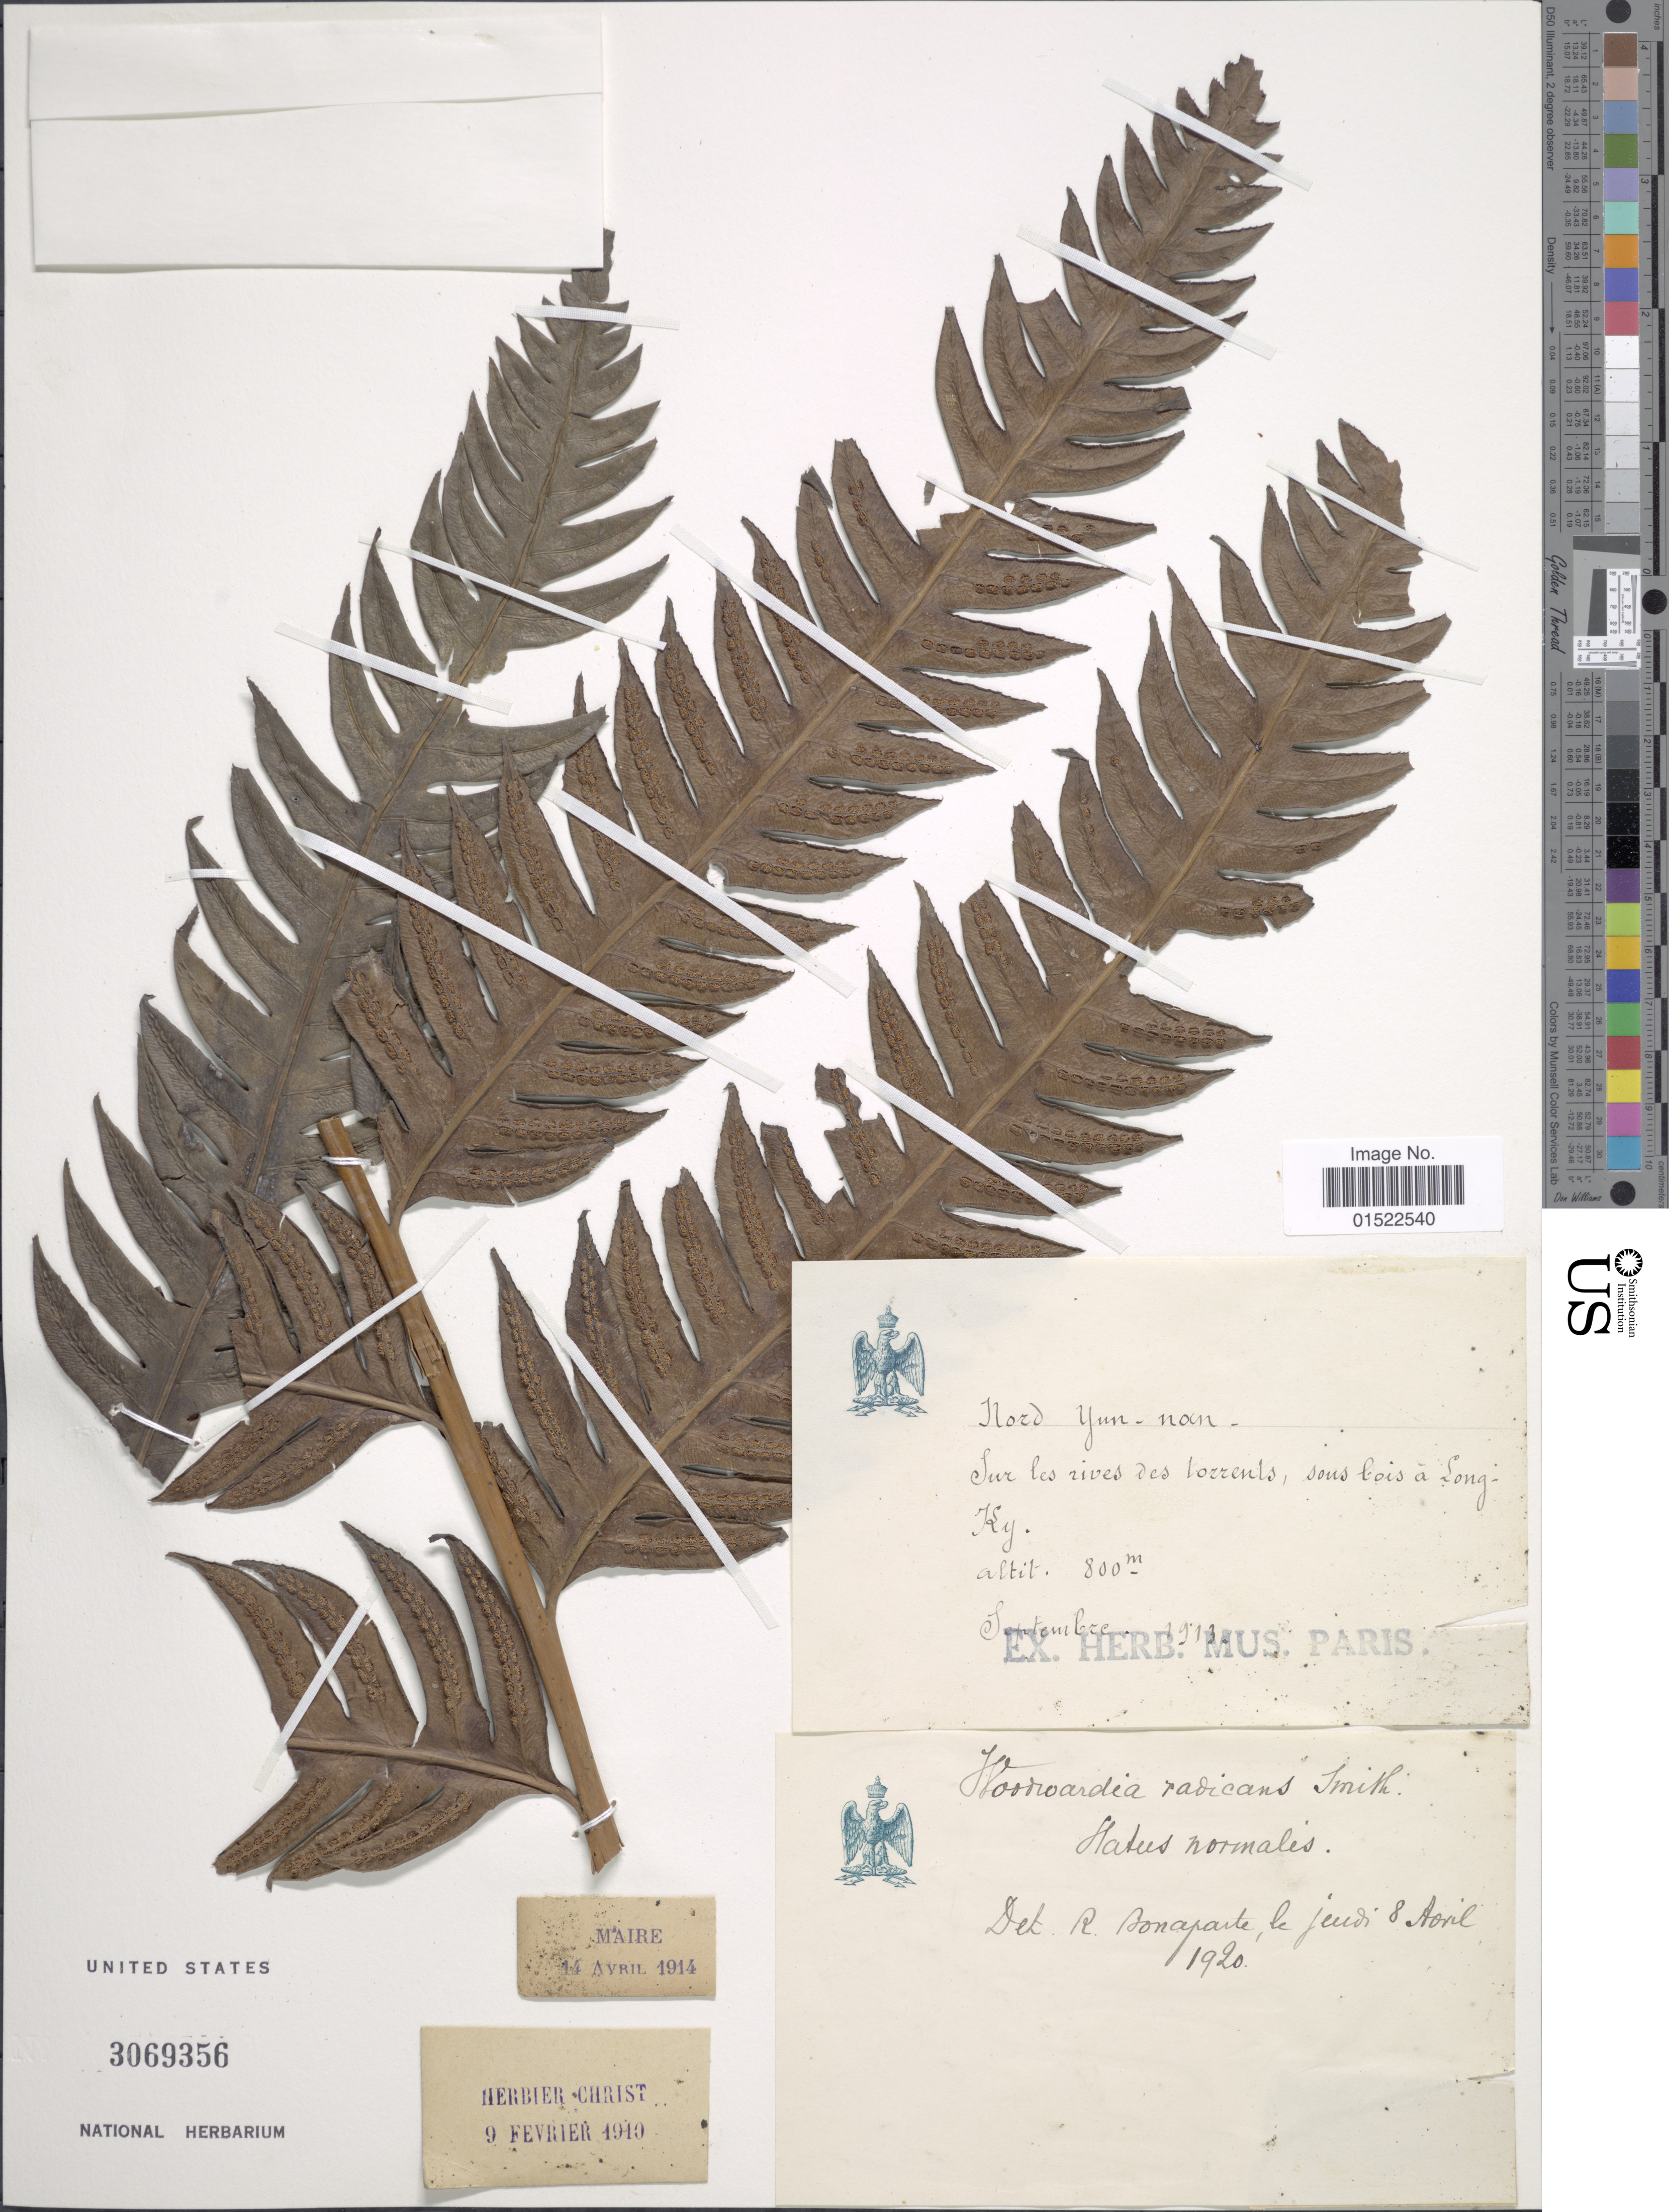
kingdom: Plantae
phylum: Tracheophyta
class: Polypodiopsida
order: Polypodiales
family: Blechnaceae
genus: Woodwardia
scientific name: Woodwardia unigemmata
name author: (Makino) Nakai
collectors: ex herb. Mus. Paris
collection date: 1913-09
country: China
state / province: Yunnan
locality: Zhaotong, Yunnan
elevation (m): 800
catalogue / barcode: US 3069356